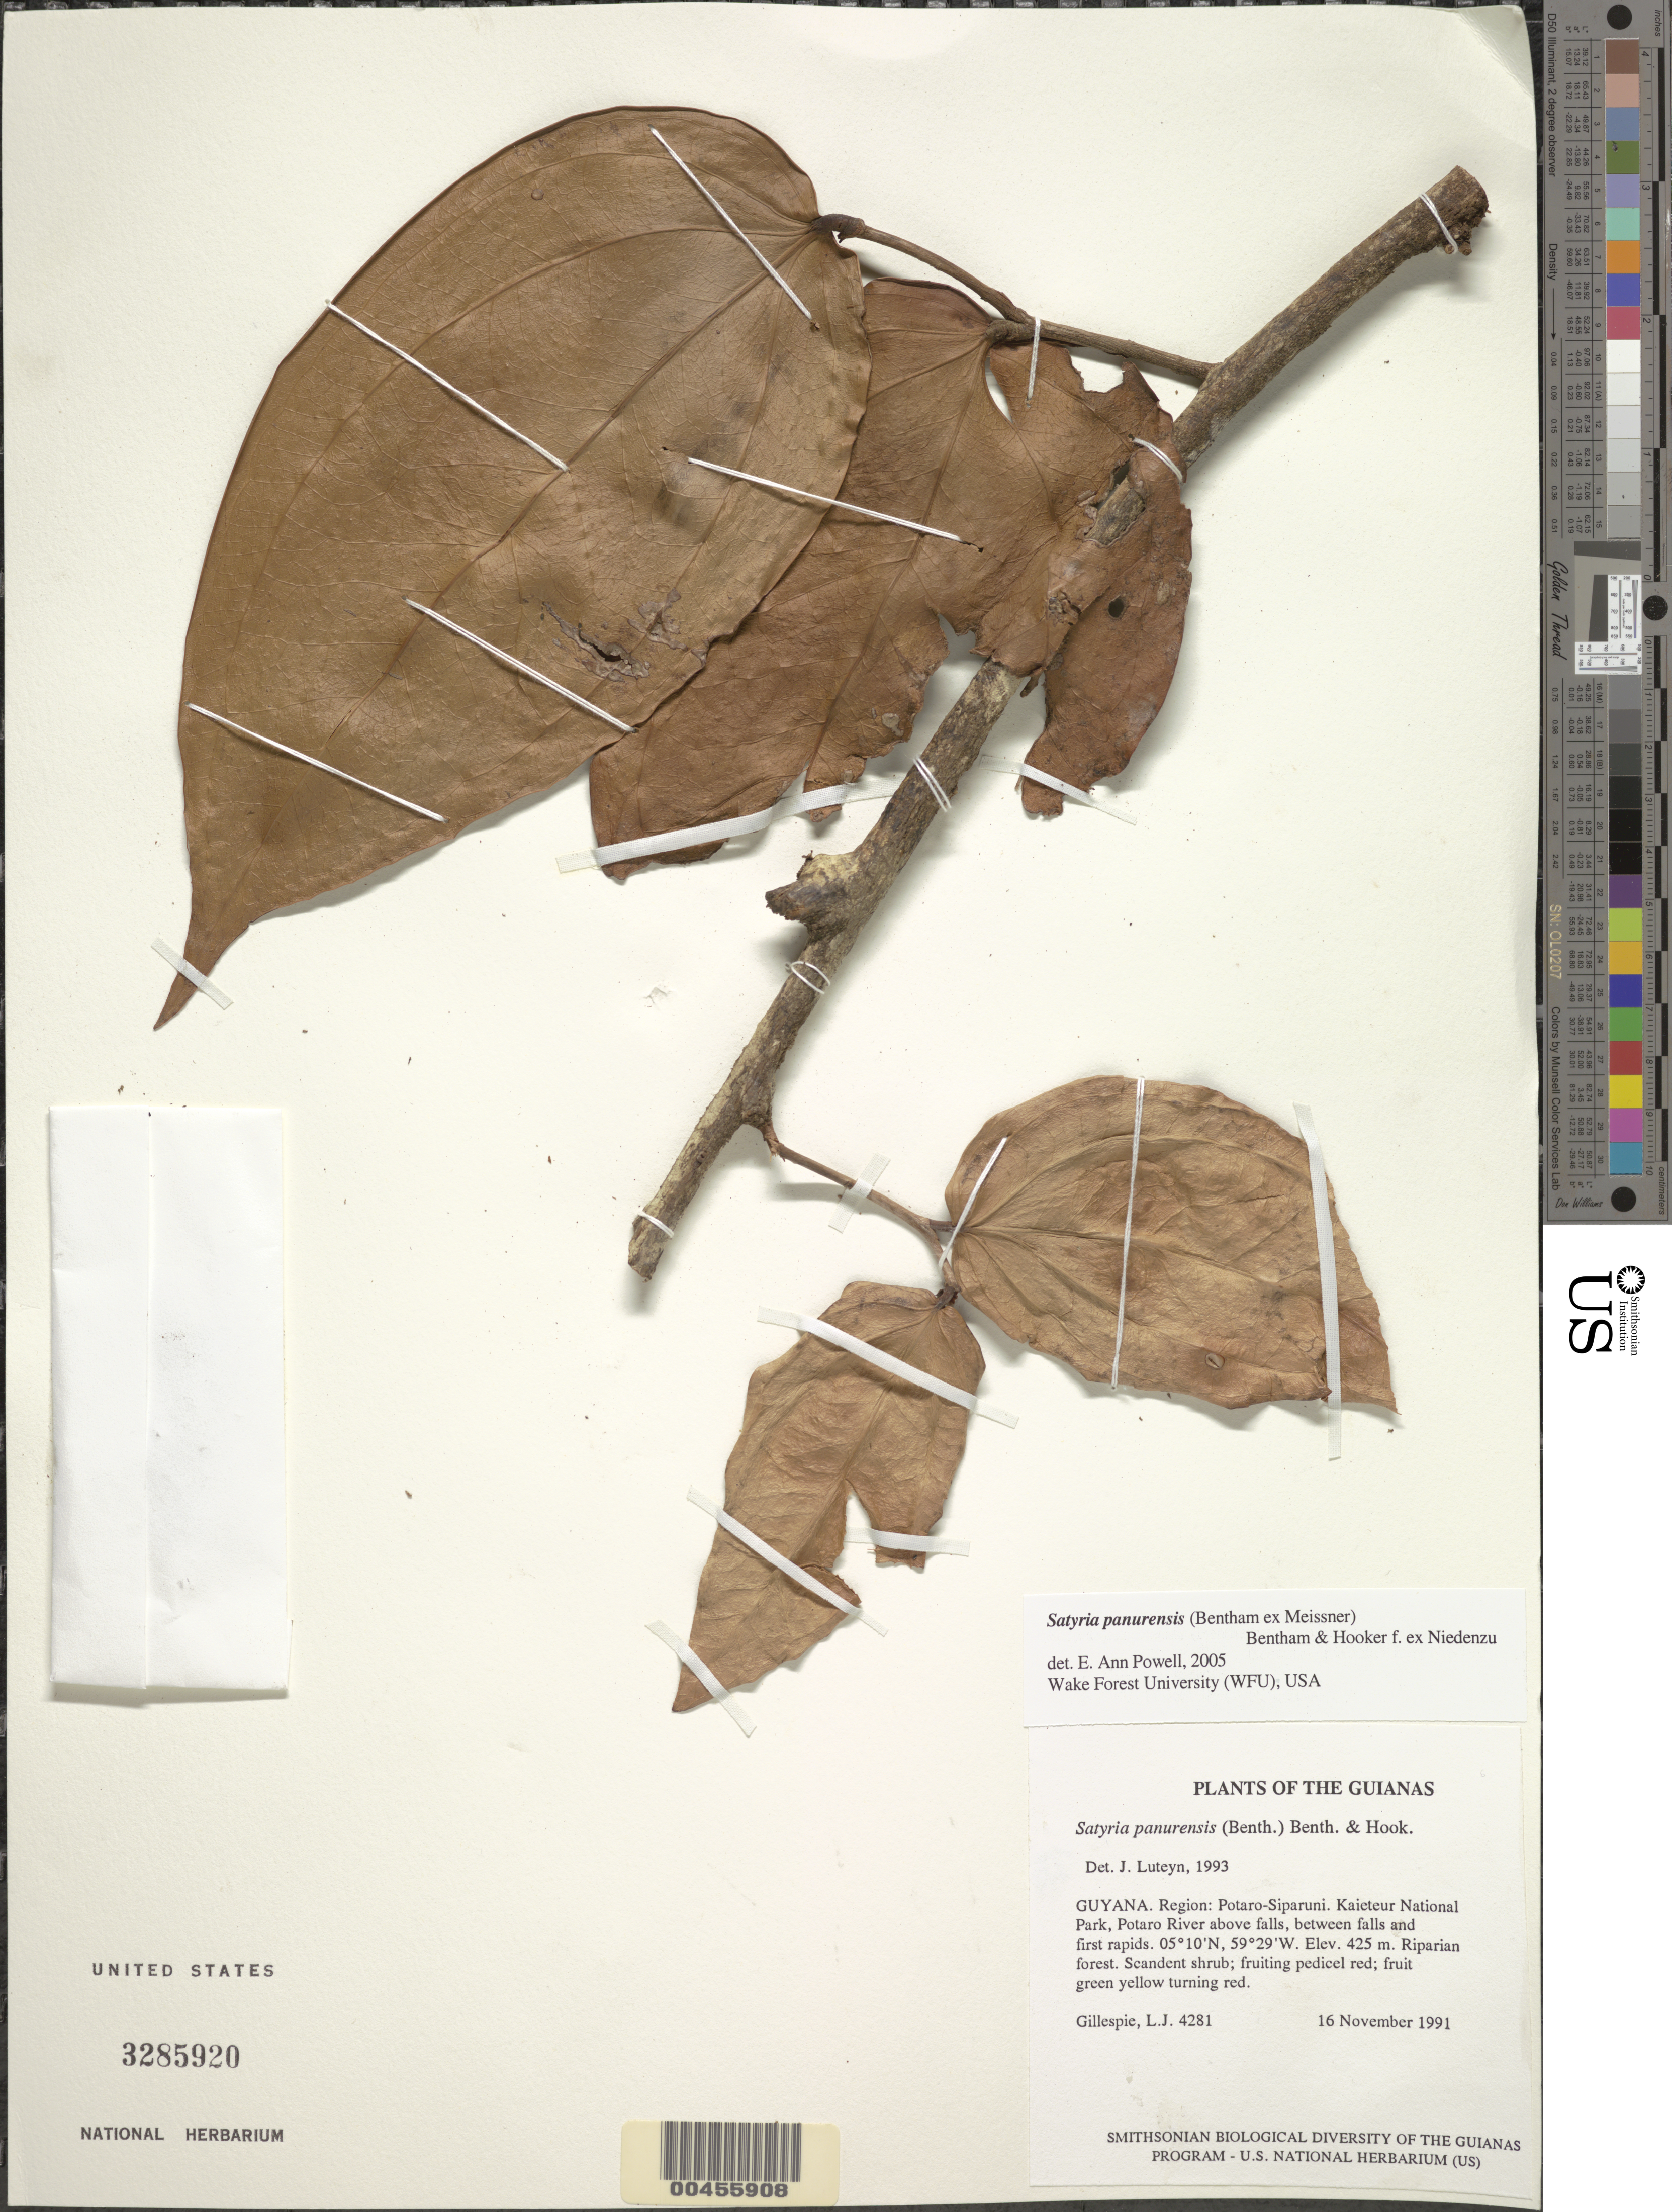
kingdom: Plantae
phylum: Tracheophyta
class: Magnoliopsida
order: Ericales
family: Ericaceae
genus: Satyria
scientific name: Satyria panurensis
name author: (Benth. ex Meisn.) Benth. & Hook. f. ex Nied.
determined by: Luteyn, J. L.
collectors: L. J. Gillespie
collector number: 4281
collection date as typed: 16 November 1991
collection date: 1991-11-16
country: Guyana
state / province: Potaro-Siparuni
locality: Kaieteur National Park, Potaro River above falls, between falls and first rapids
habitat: Riparian forest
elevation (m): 425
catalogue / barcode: US 3285920